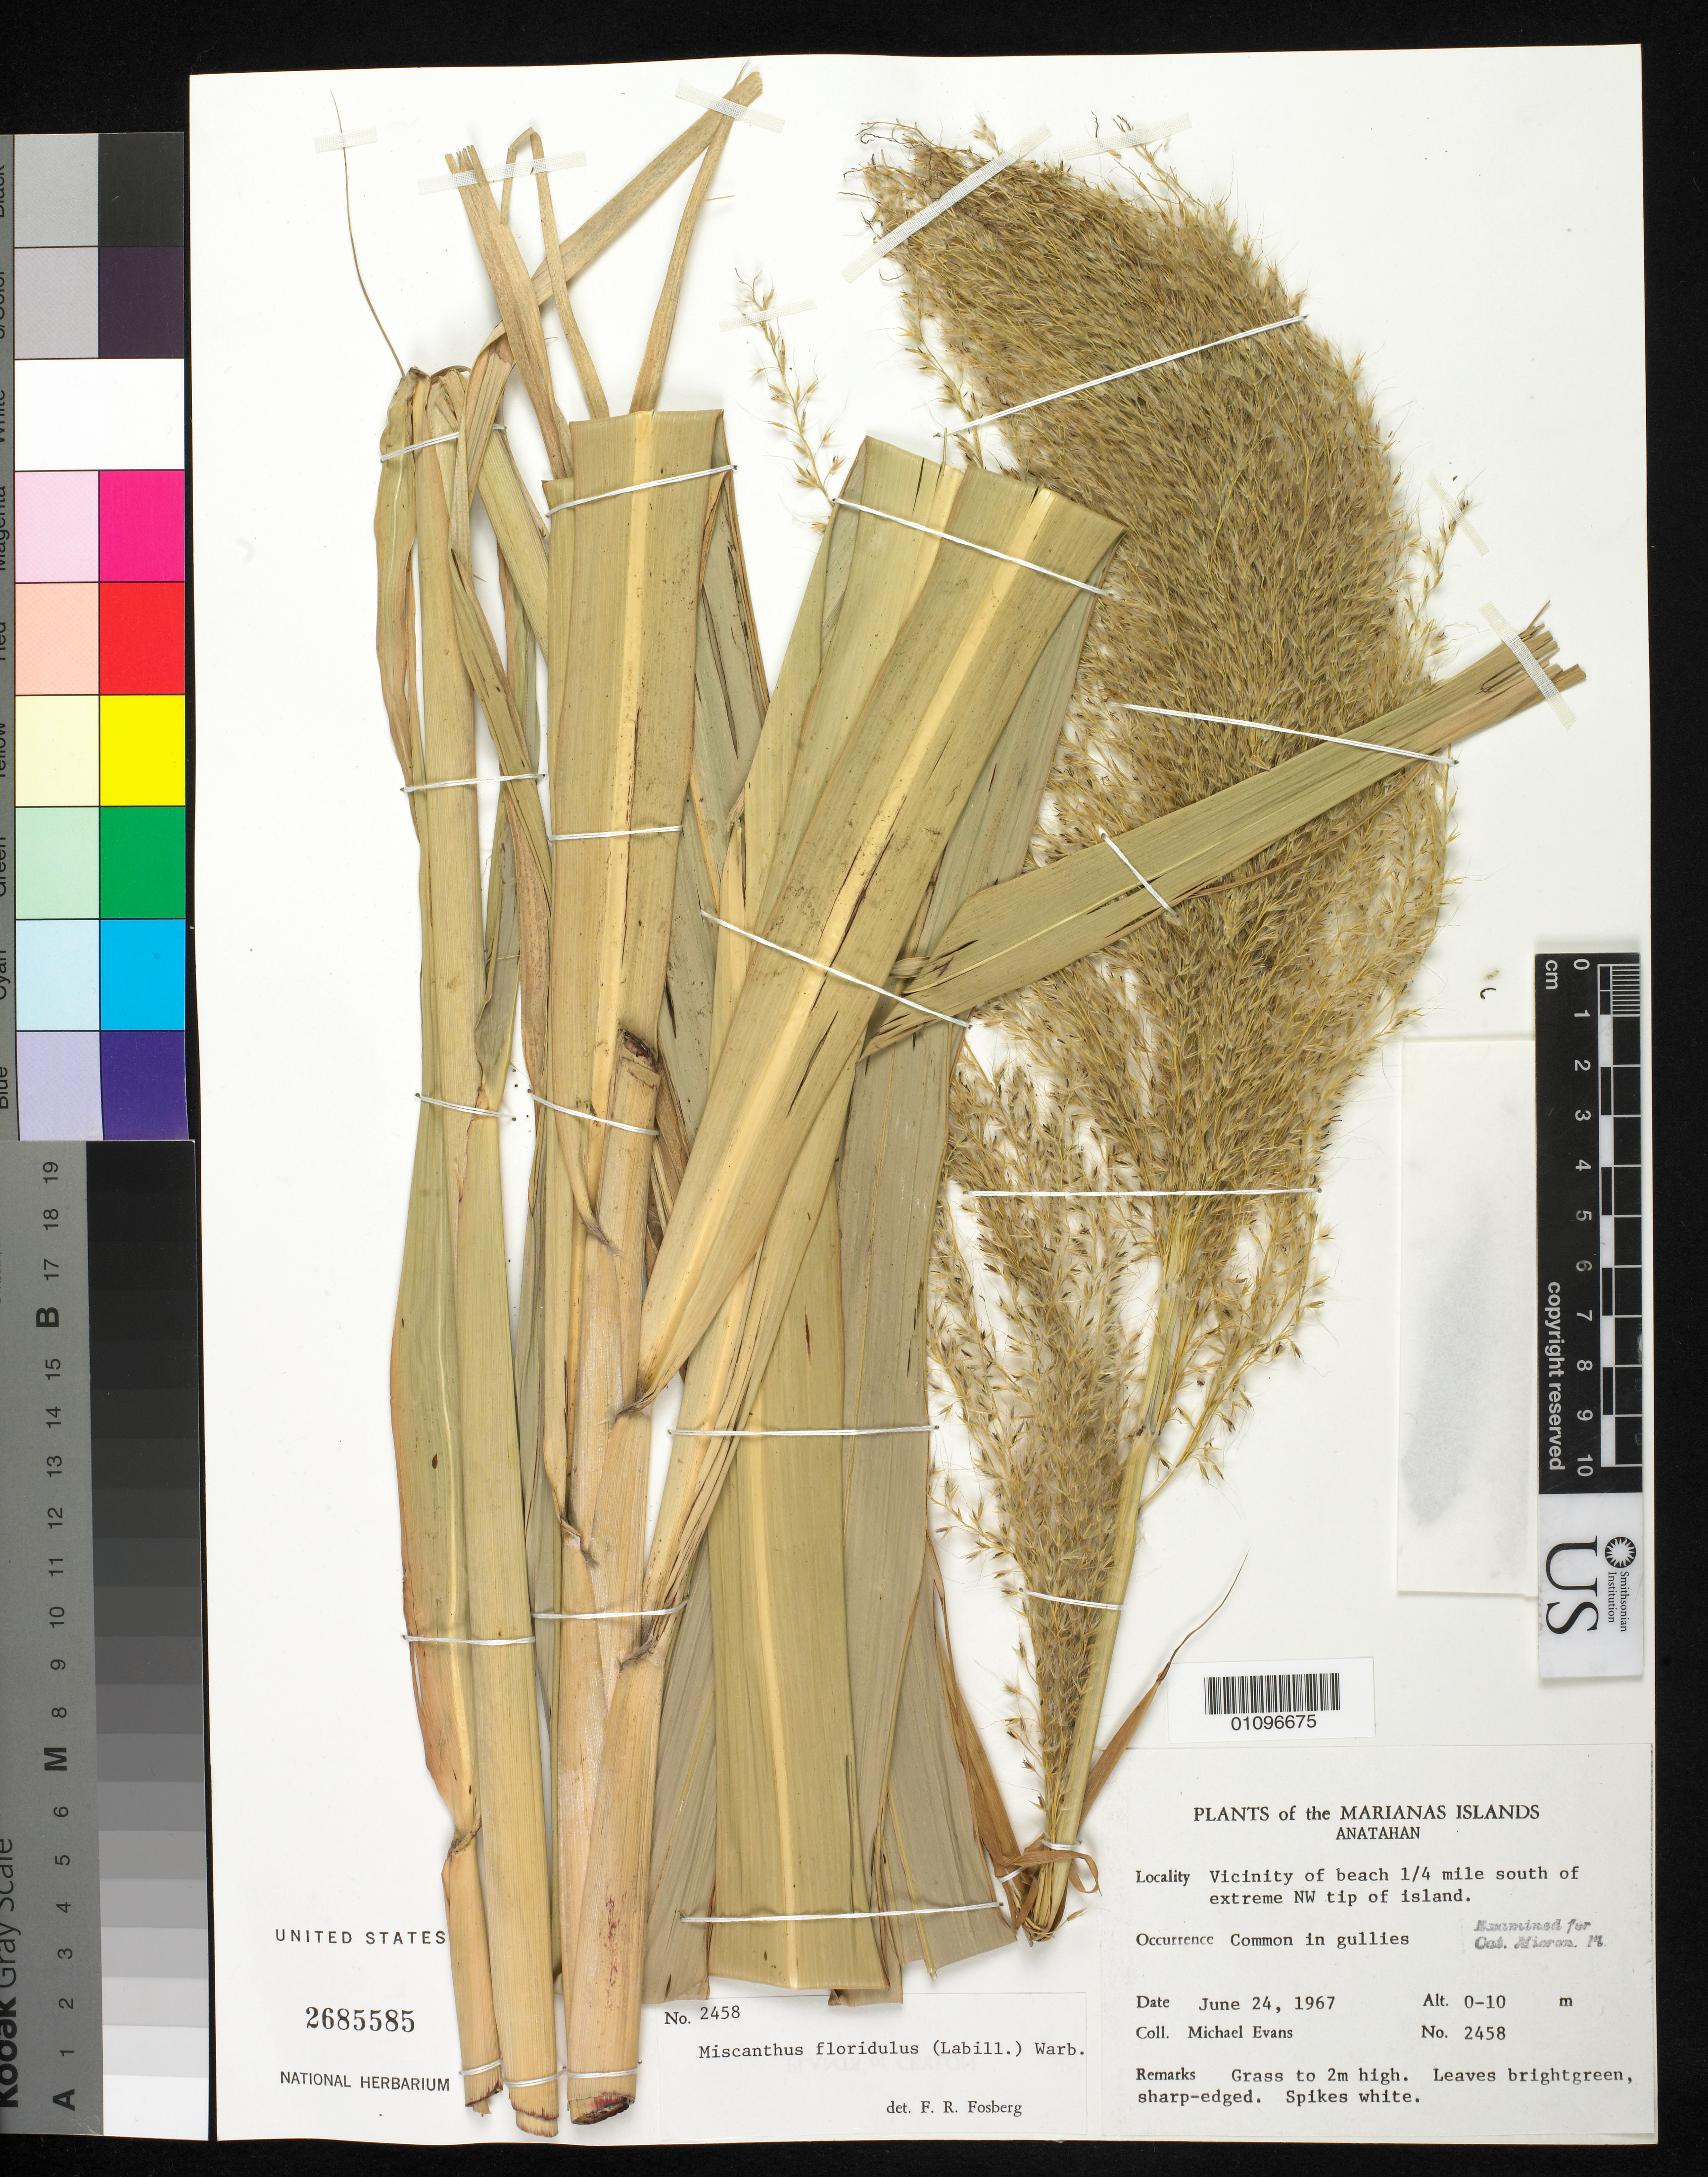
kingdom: Plantae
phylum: Tracheophyta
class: Liliopsida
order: Poales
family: Poaceae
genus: Miscanthus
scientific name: Miscanthus floridulus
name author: (Labill.) Warb.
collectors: M. Evans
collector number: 2458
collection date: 1967-06-24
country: Northern Mariana Islands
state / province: Northern Islands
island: Anatahan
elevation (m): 0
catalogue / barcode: US 2685585